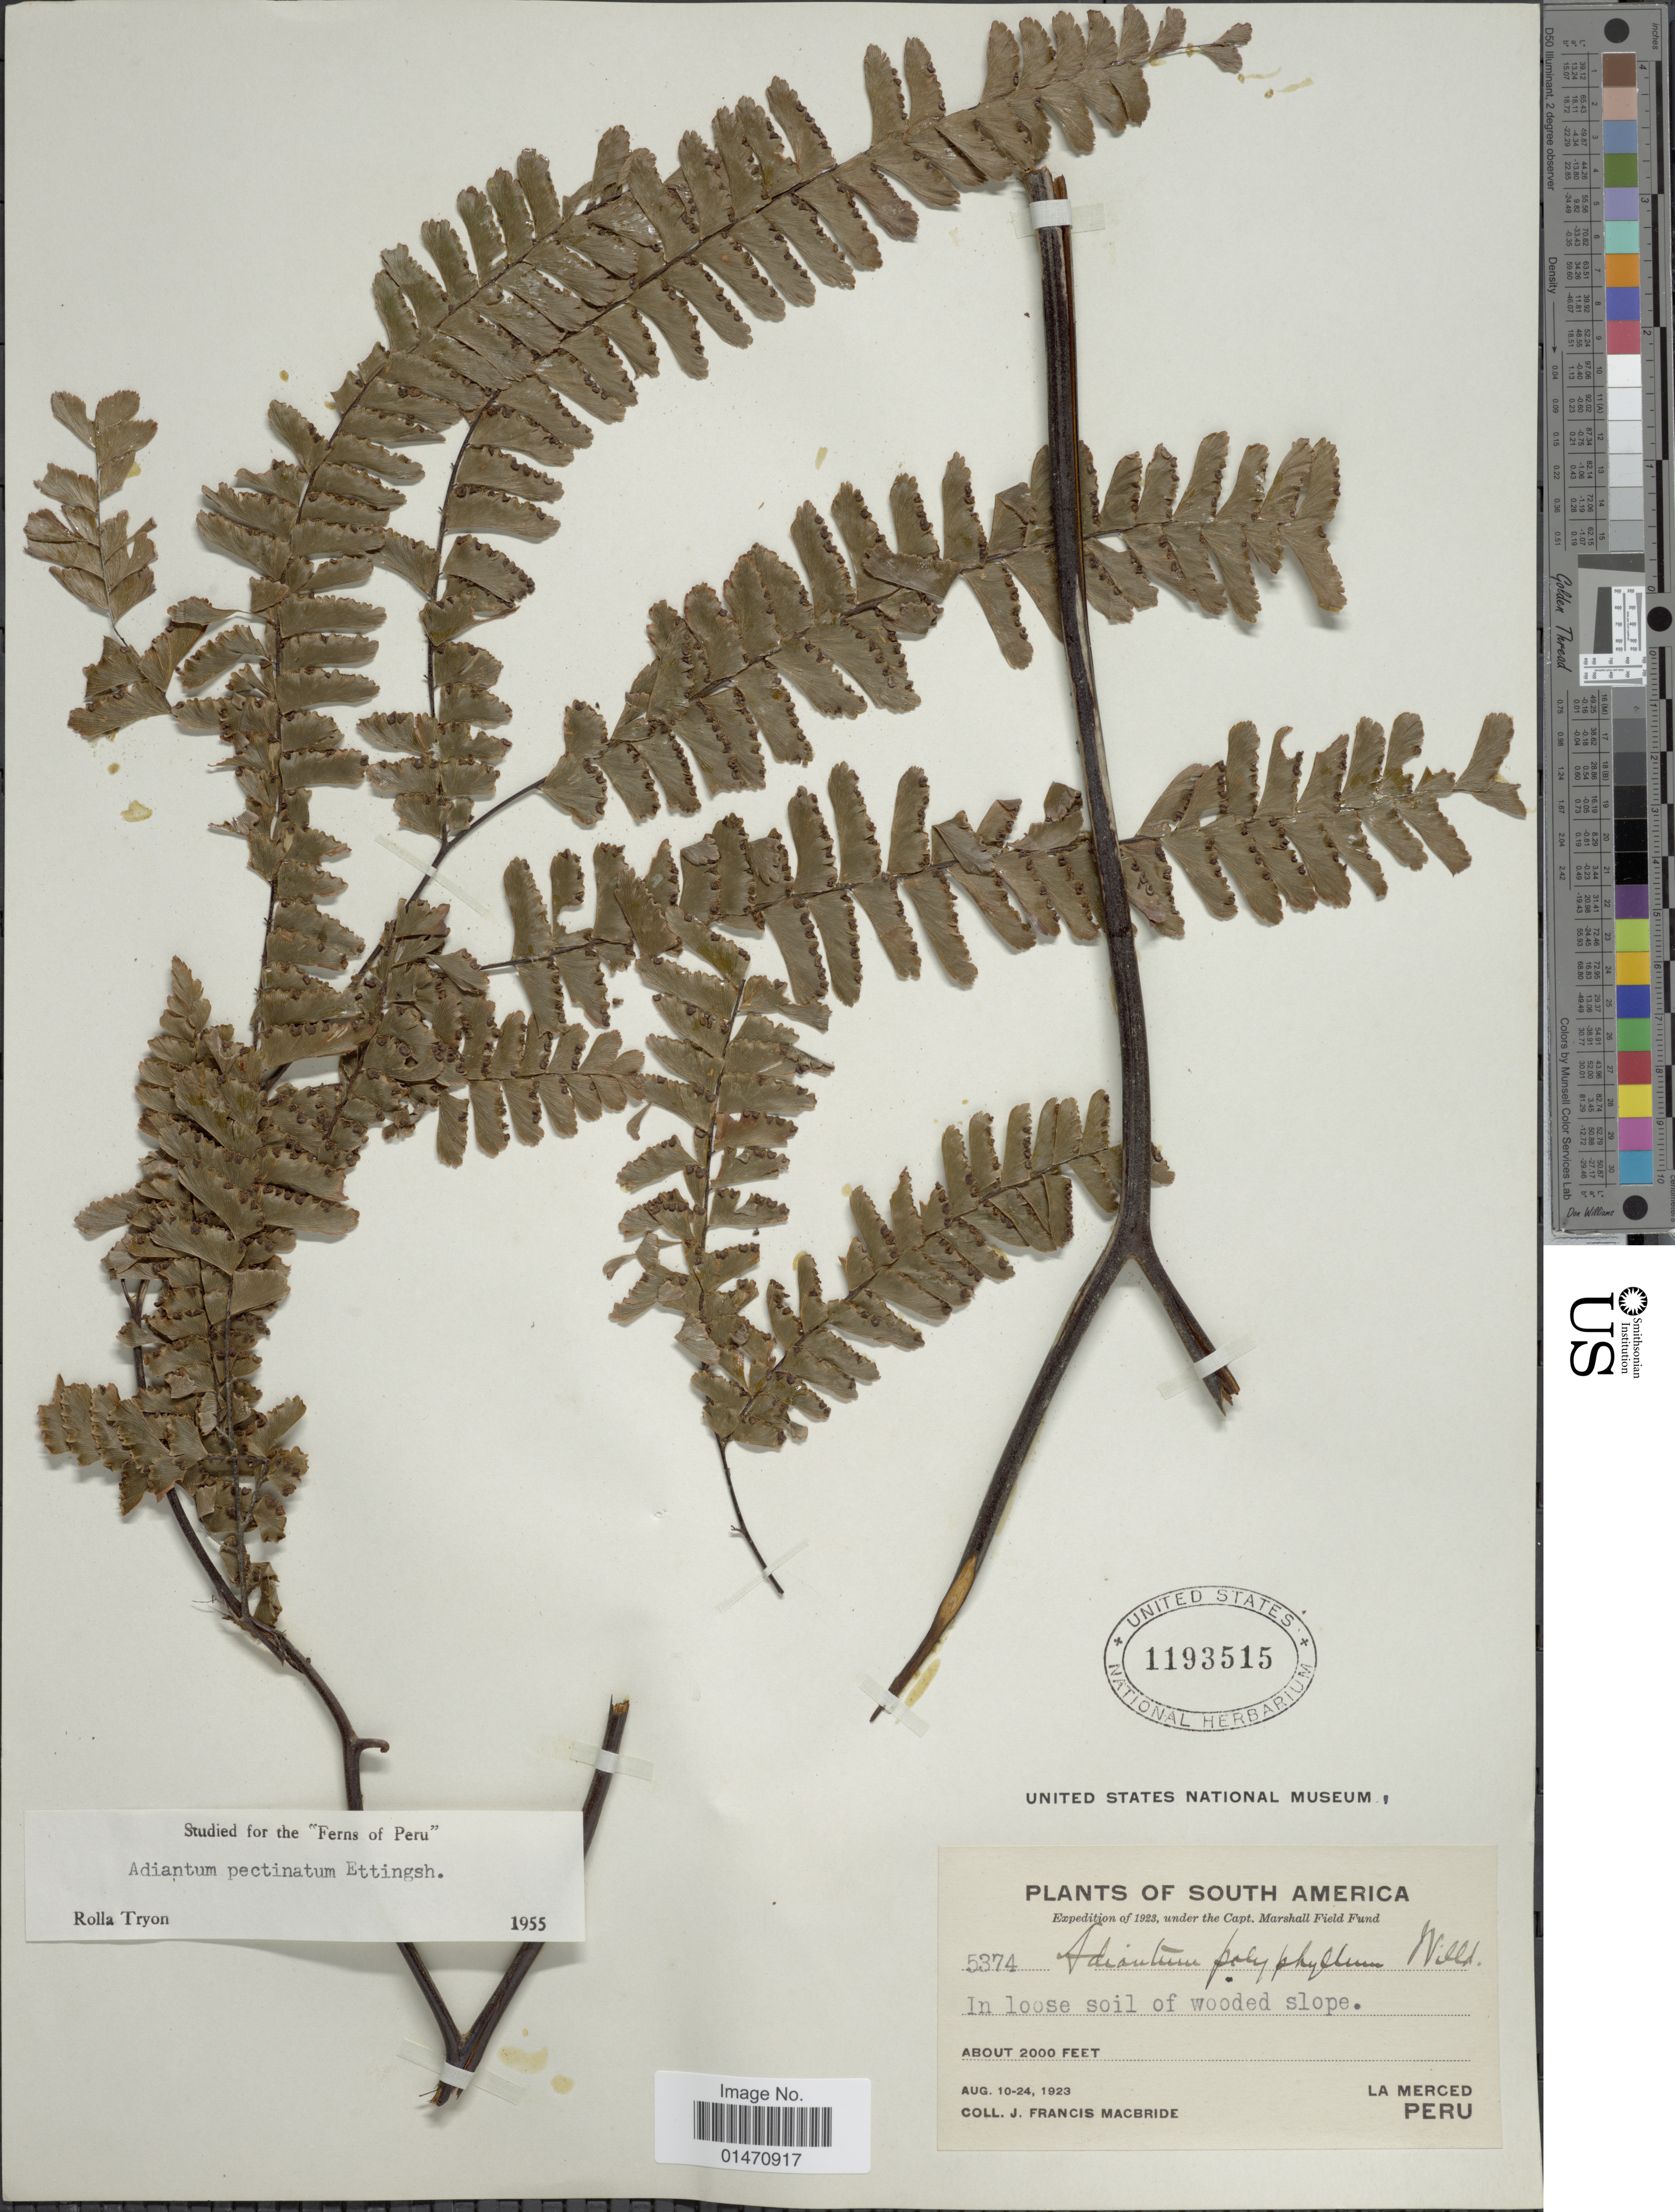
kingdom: Plantae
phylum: Tracheophyta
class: Polypodiopsida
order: Polypodiales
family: Pteridaceae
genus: Adiantum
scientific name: Adiantum pectinatum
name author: Kunze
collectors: J. F. Macbride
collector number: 5374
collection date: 1923-08-10/1923-08-24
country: Peru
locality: Plants of South America, La Merced, Peru, in loose soil of wooded slope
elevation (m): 610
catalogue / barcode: US 1193515